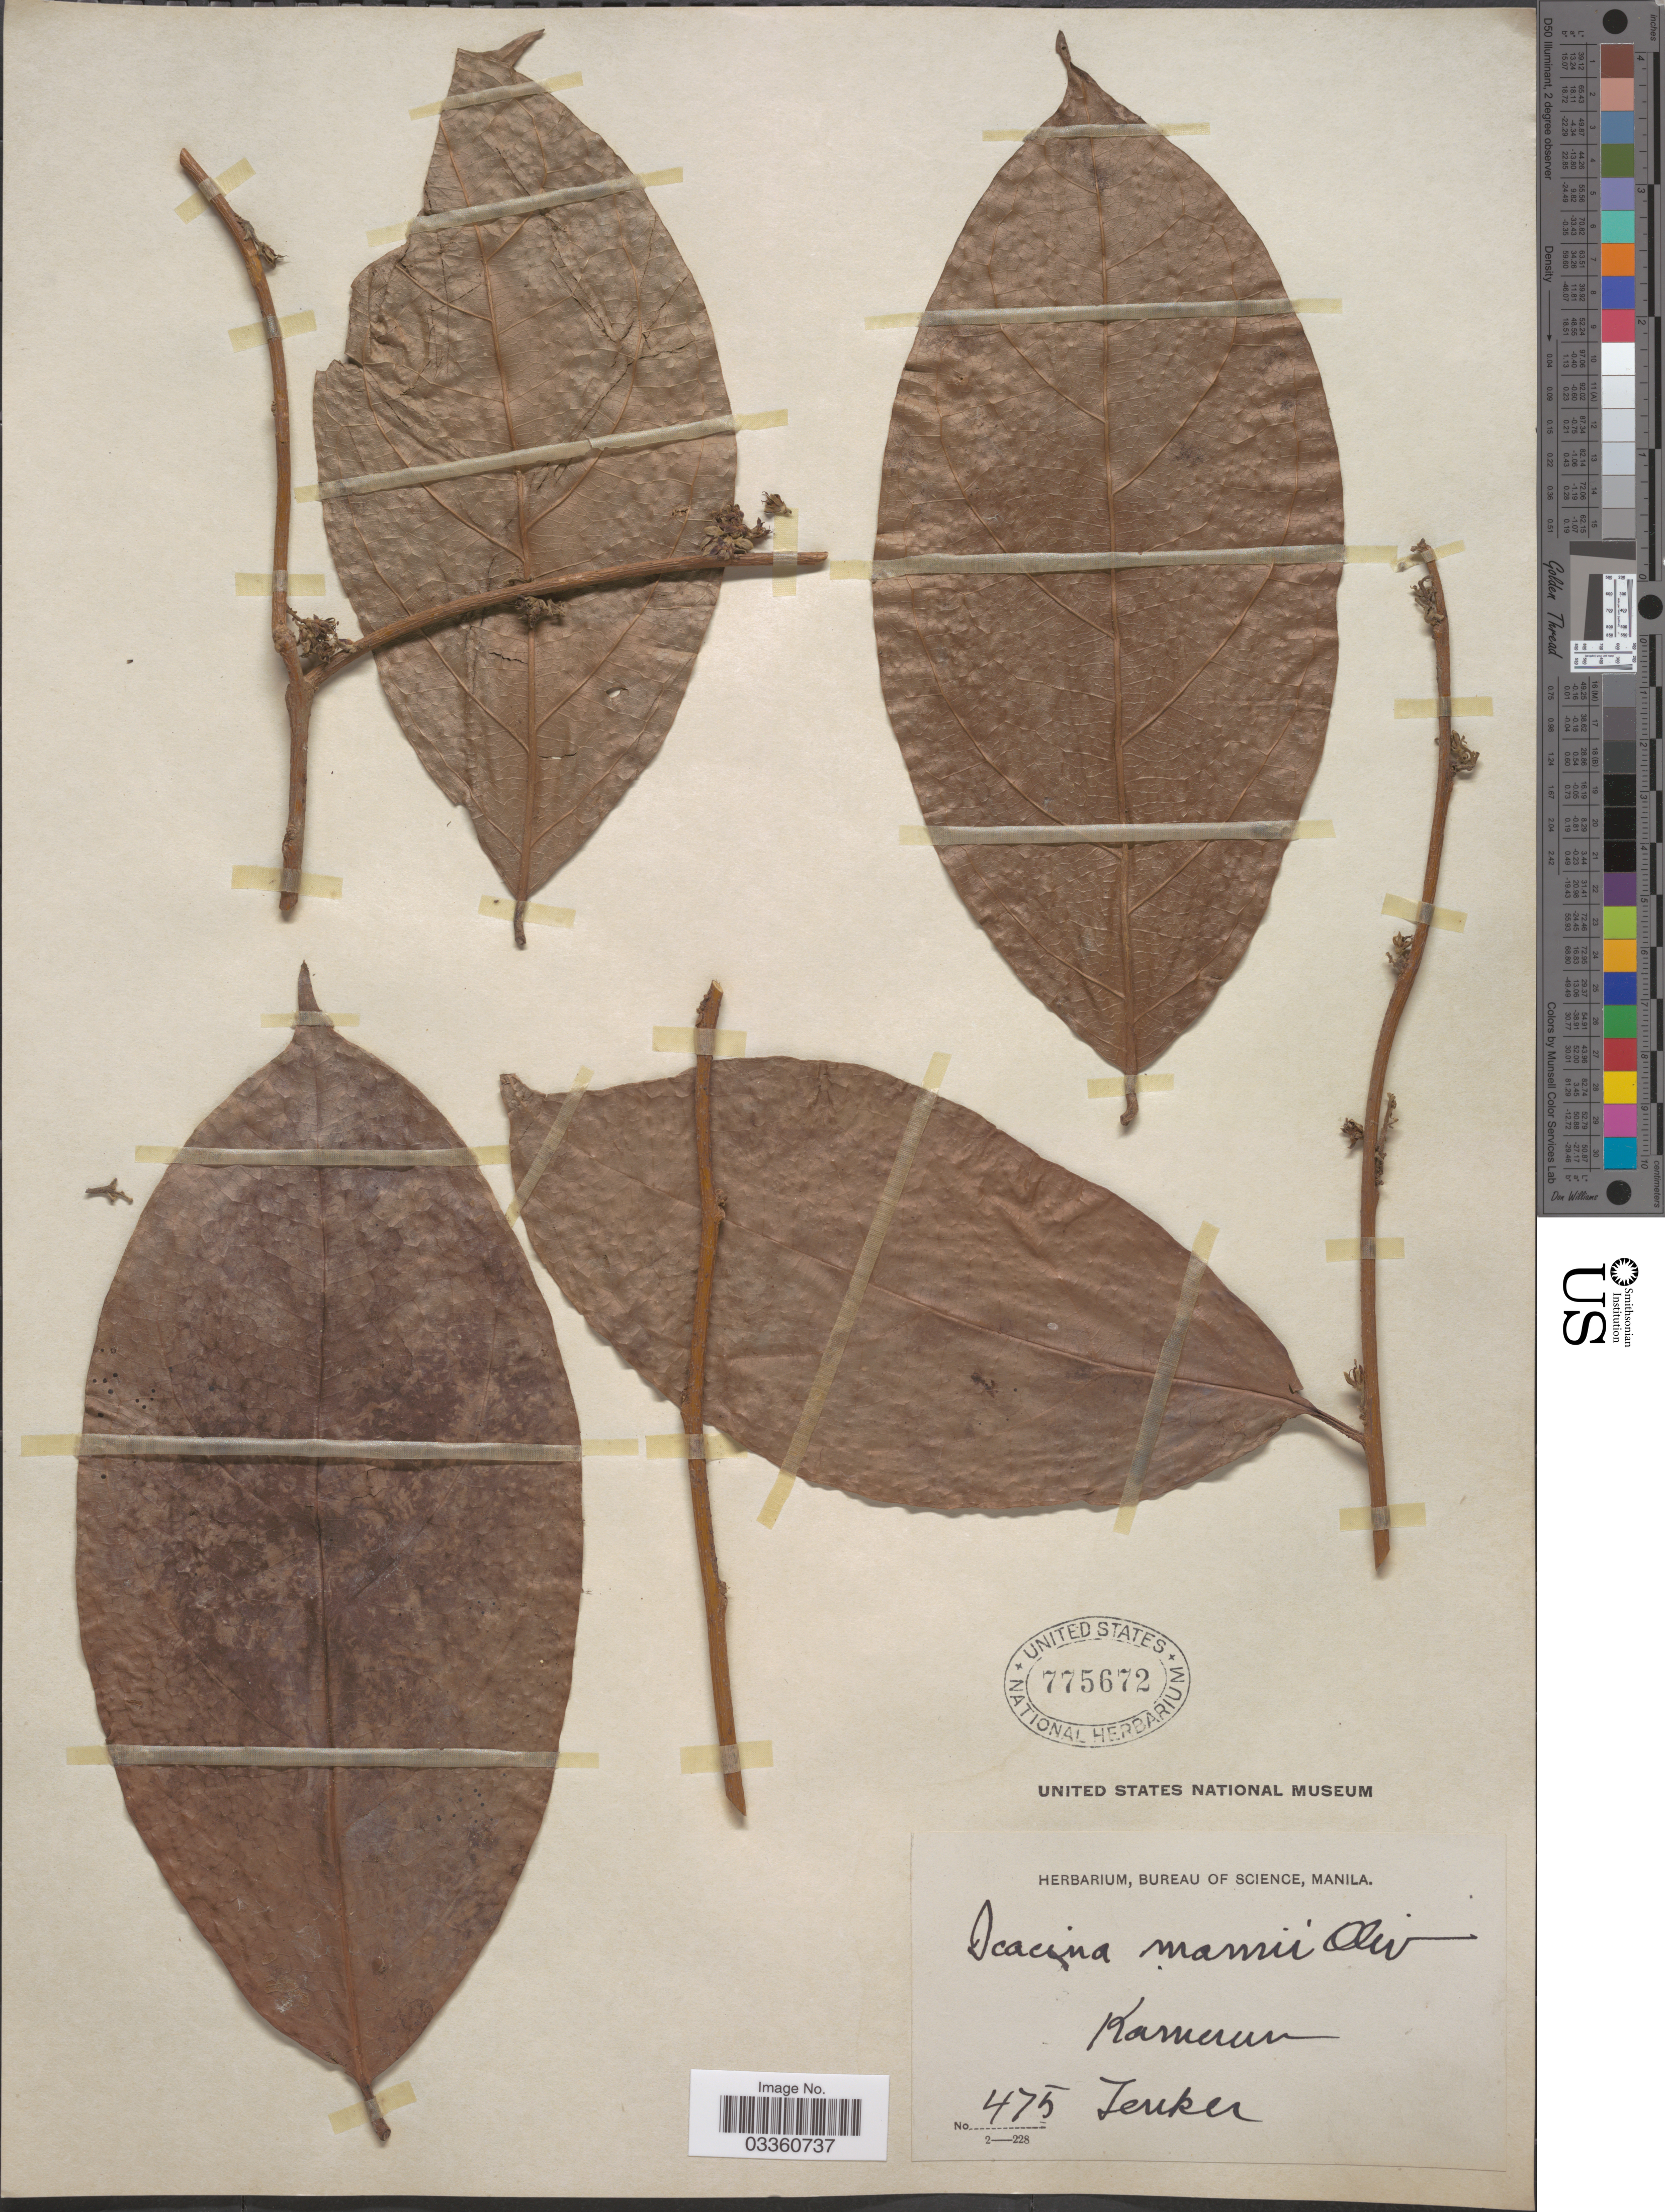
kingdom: Plantae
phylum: Tracheophyta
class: Magnoliopsida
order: Icacinales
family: Icacinaceae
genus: Icacina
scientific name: Icacina mannii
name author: Oliv.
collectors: Zenker, --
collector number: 475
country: Cameroon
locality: Kamerun.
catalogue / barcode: US 775672